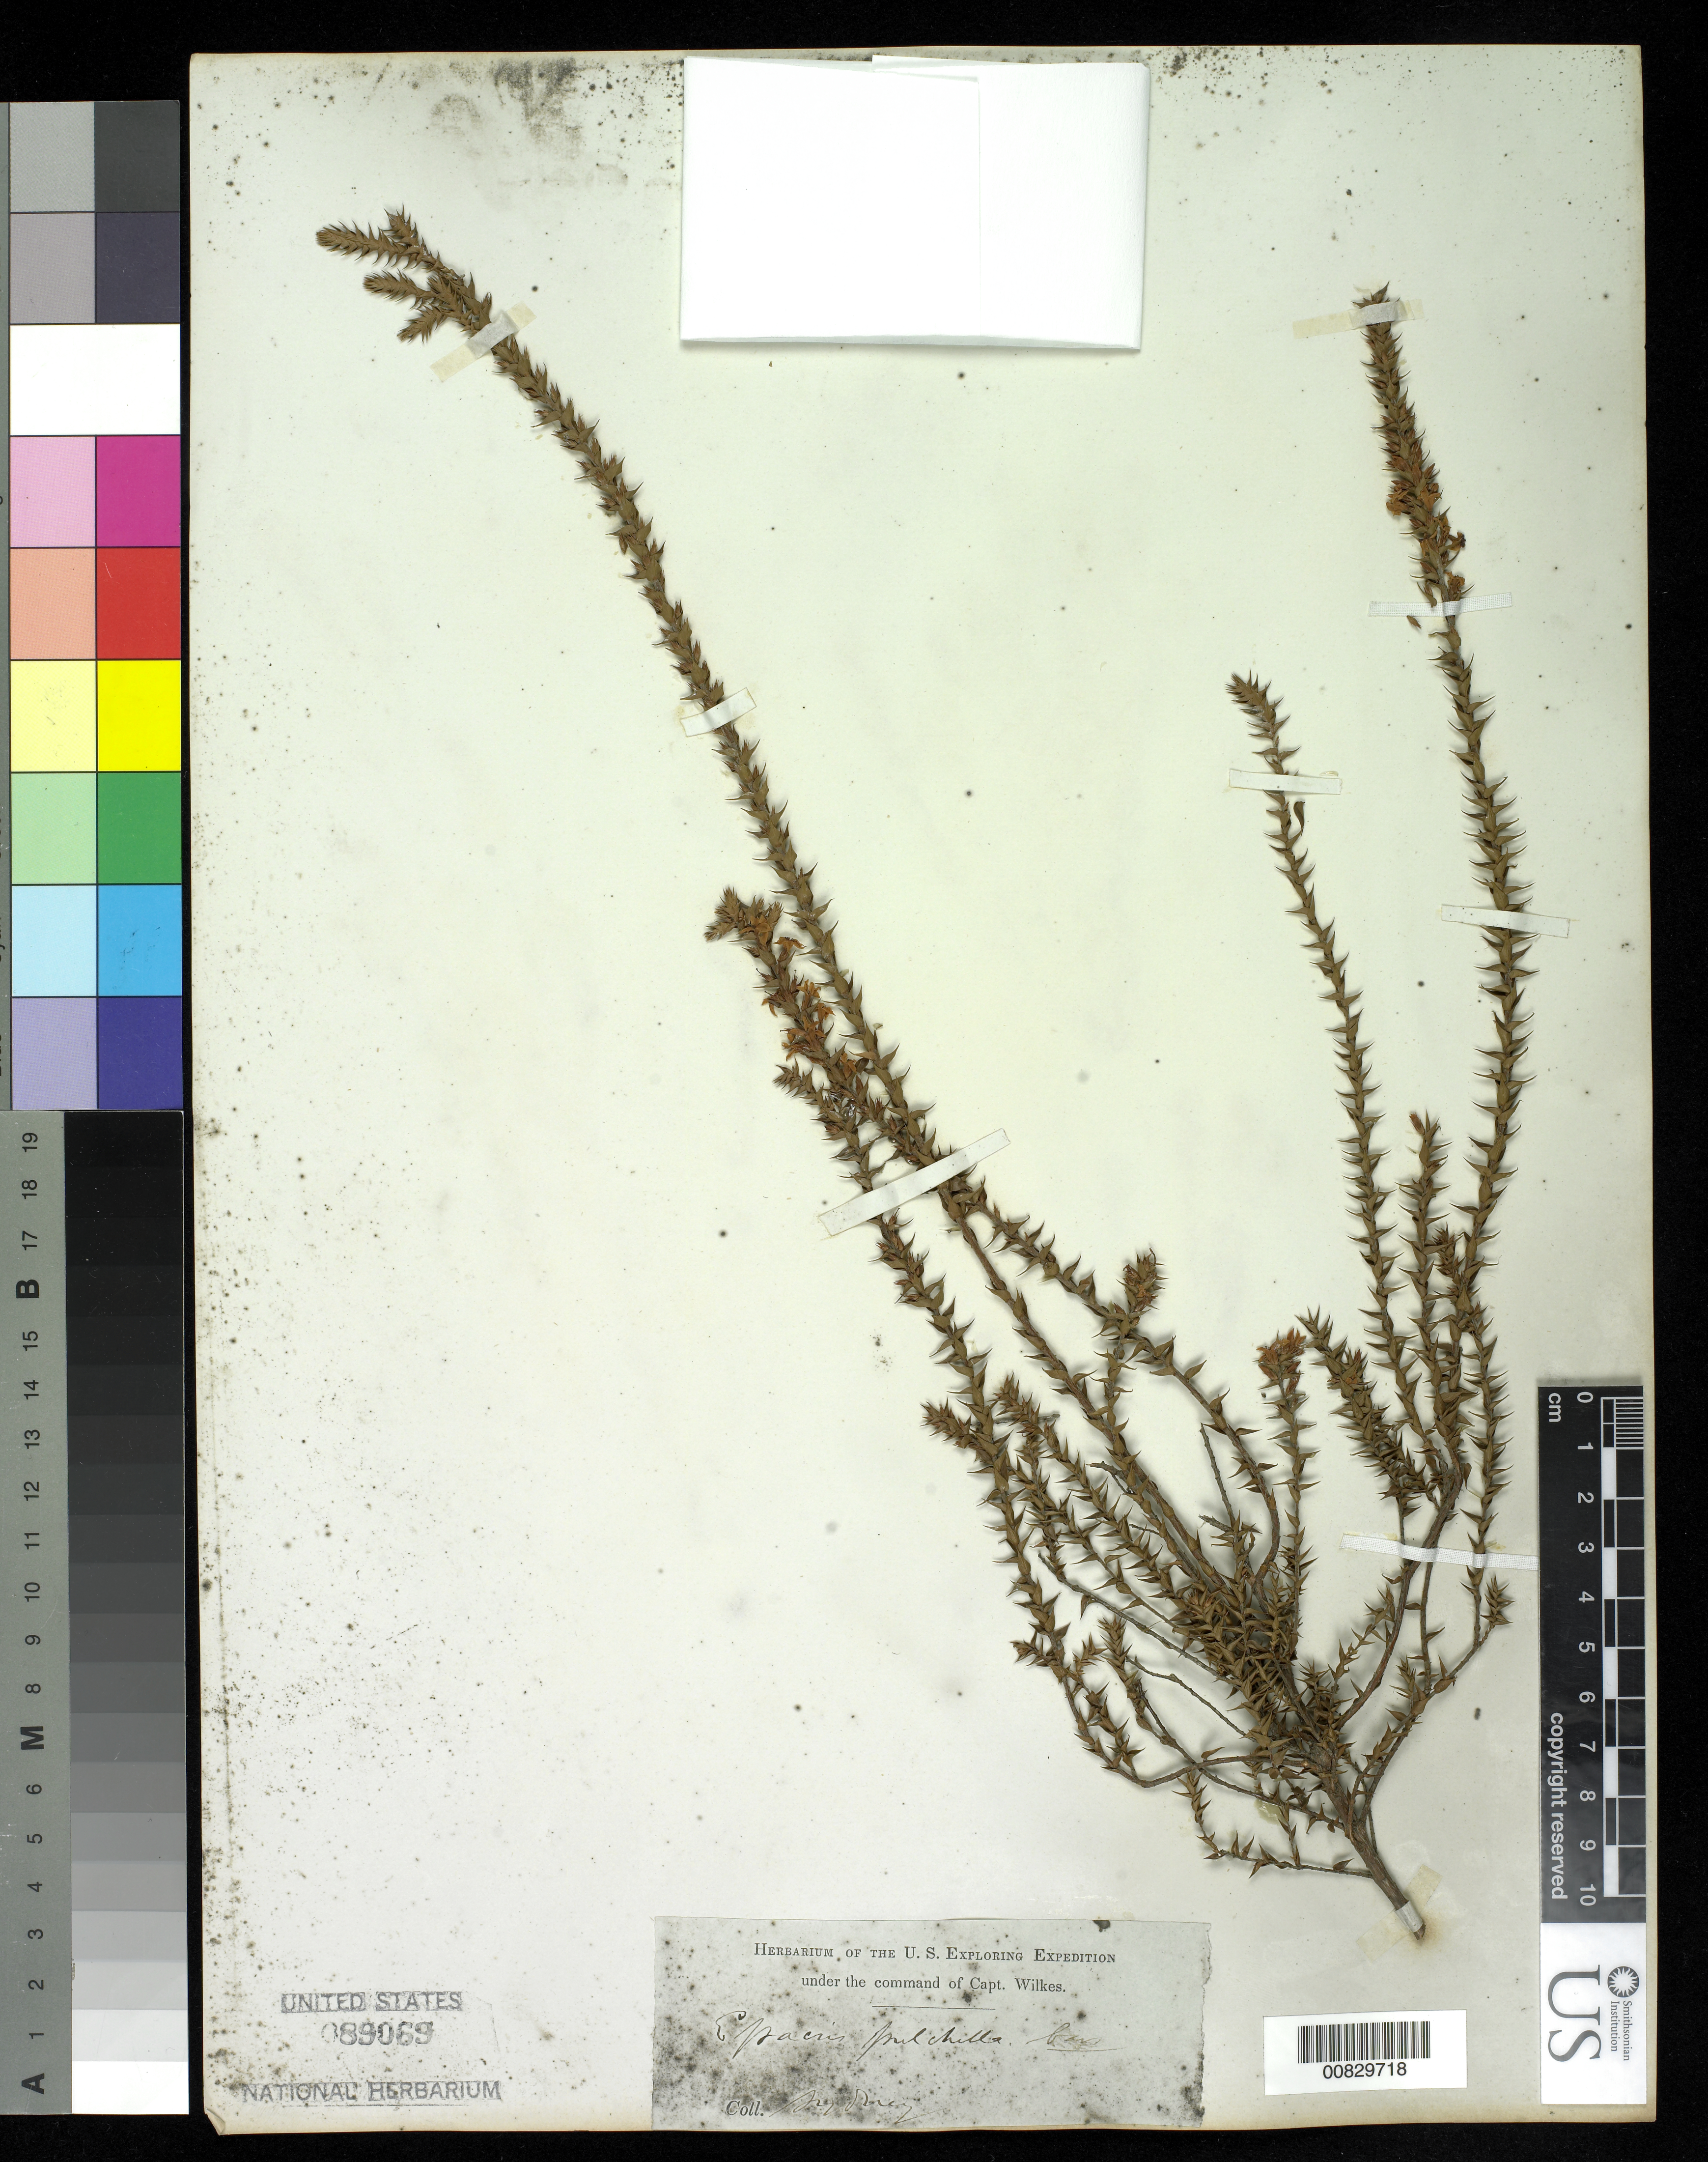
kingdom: Plantae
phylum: Tracheophyta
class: Magnoliopsida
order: Ericales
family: Ericaceae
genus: Epacris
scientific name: Epacris pulchella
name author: Cav.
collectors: Wilkes Explor. Exped.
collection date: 1838/1842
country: Australia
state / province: New South Wales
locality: Sydney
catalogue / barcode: US 89069